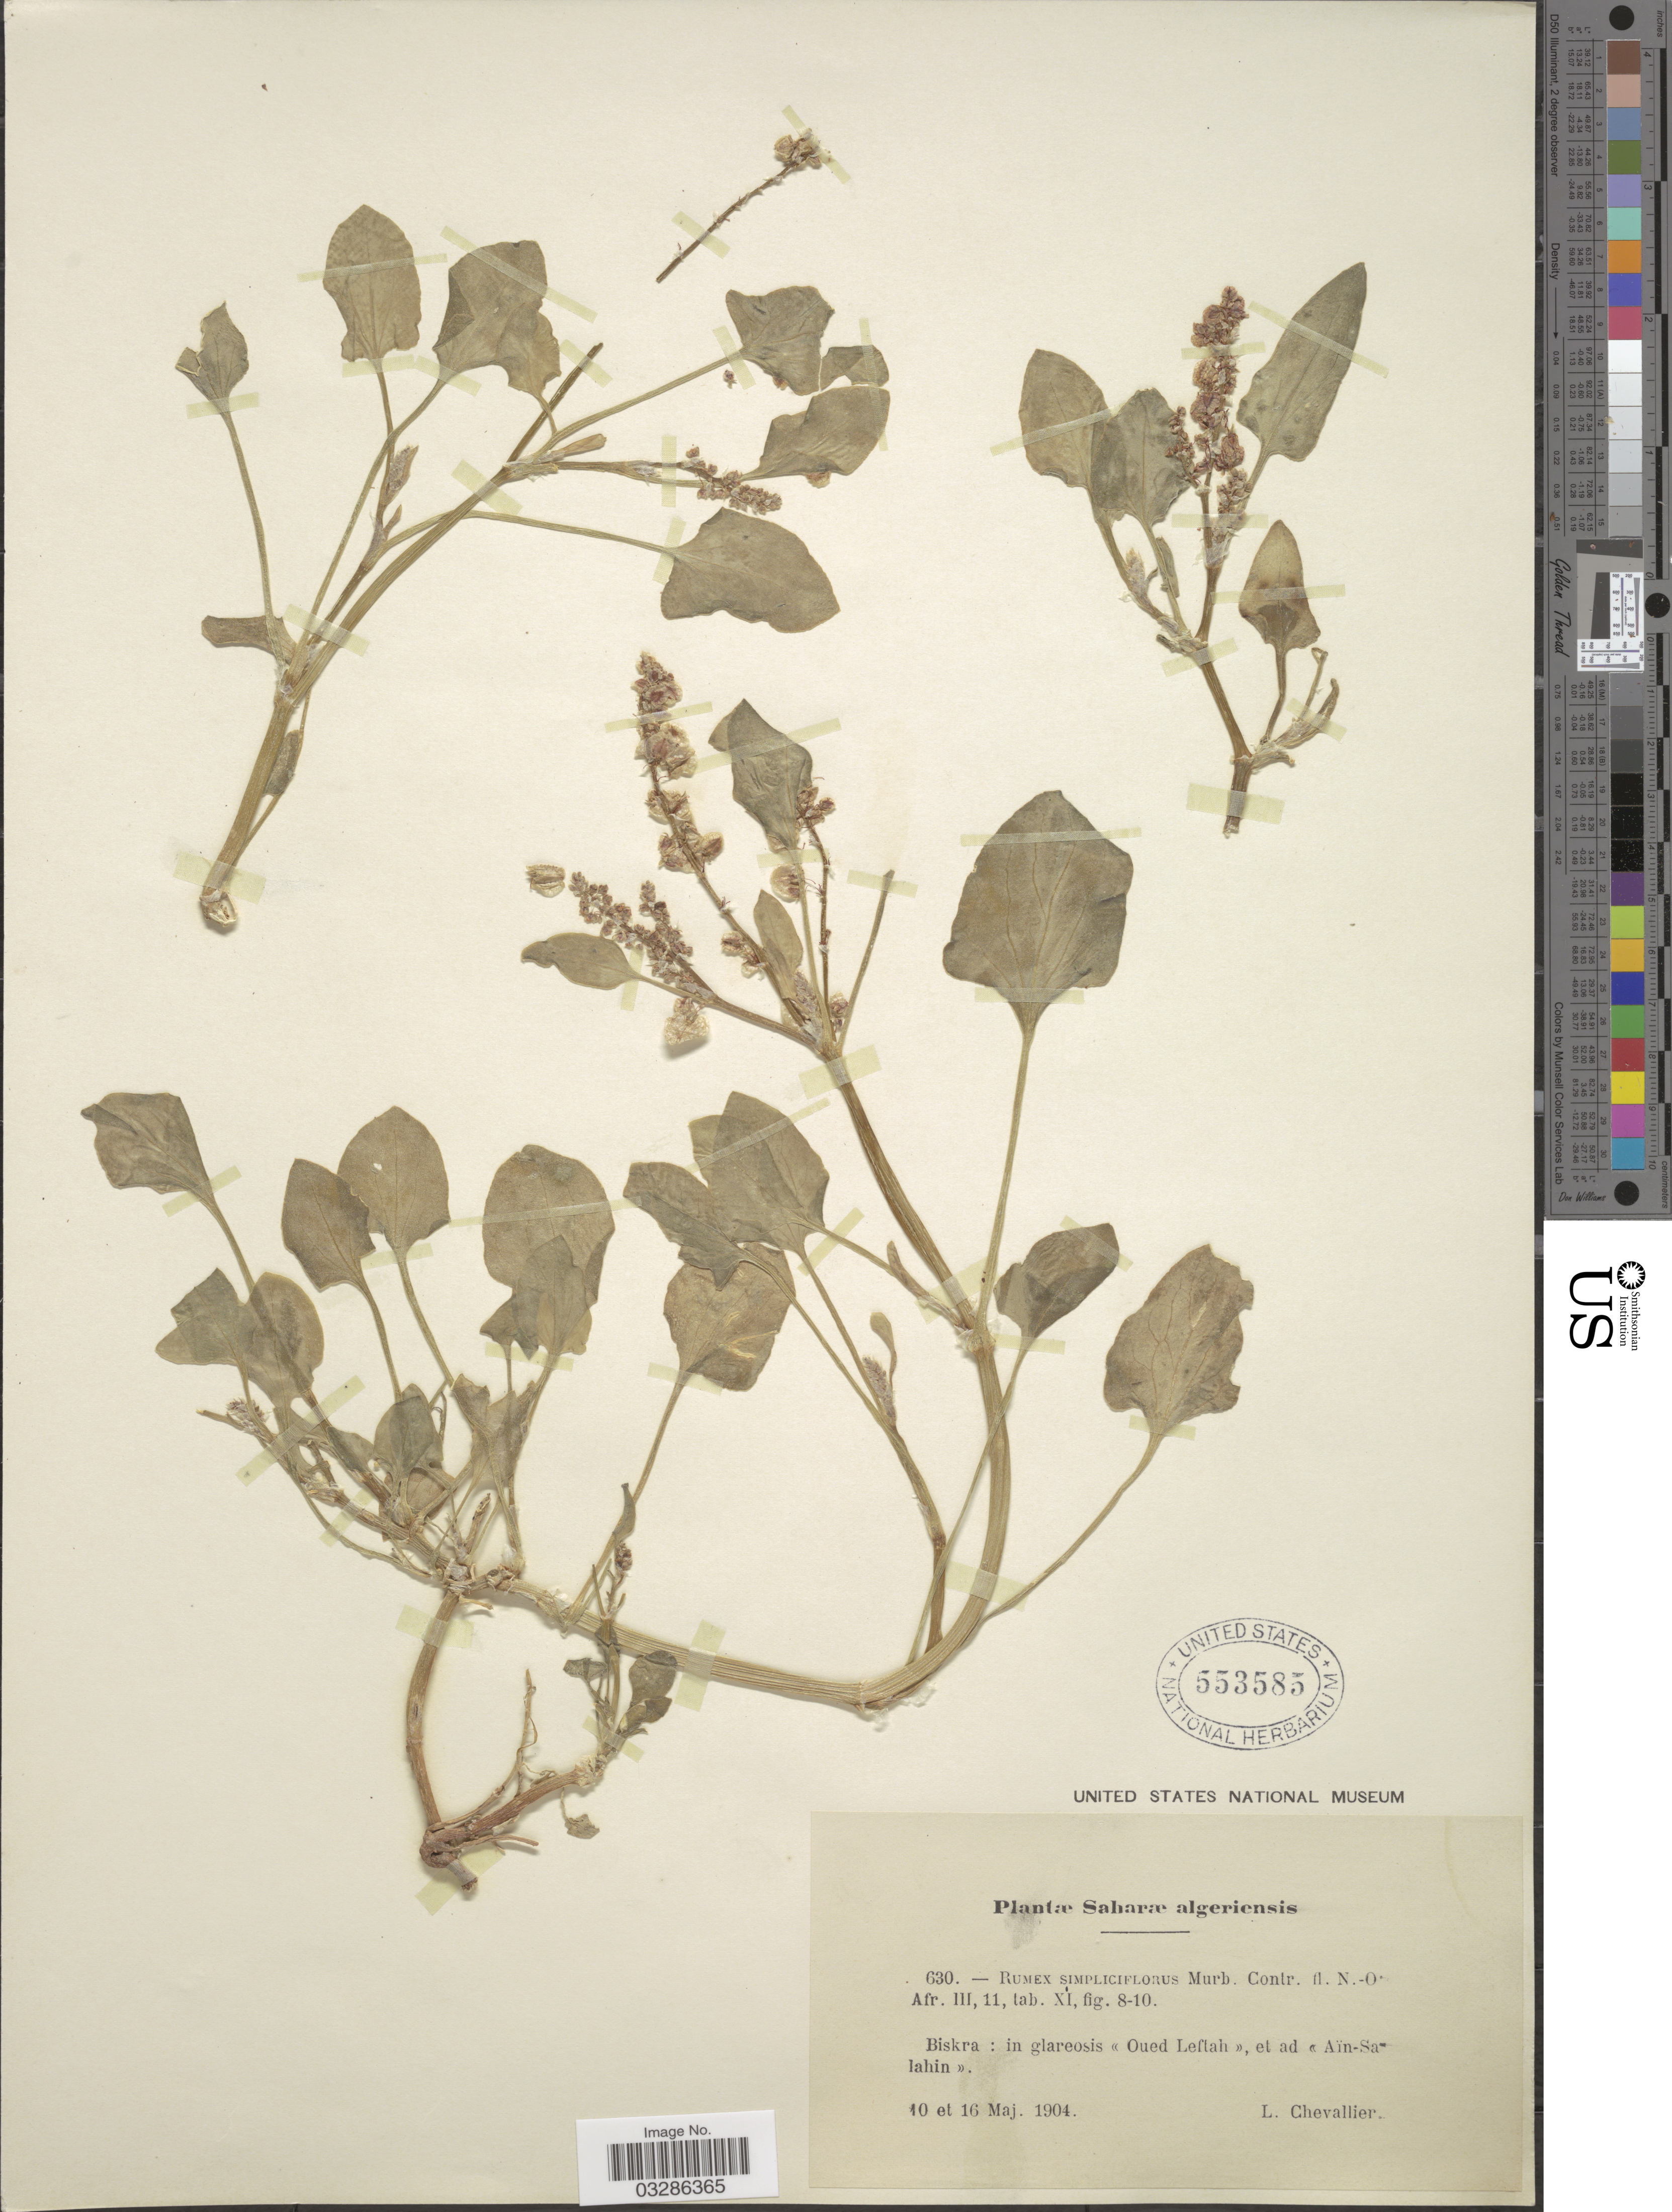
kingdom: Plantae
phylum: Tracheophyta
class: Magnoliopsida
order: Caryophyllales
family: Polygonaceae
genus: Rumex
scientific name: Rumex simpliciflorus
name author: Murb.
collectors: L. Chevallier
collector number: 630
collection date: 1904-05-10/1904-05-16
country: Algeria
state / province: Biskra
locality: Saharæ algeriensis. In glareosis «Oued Leftah», et ad «Aïn-Salahin».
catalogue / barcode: US 553585